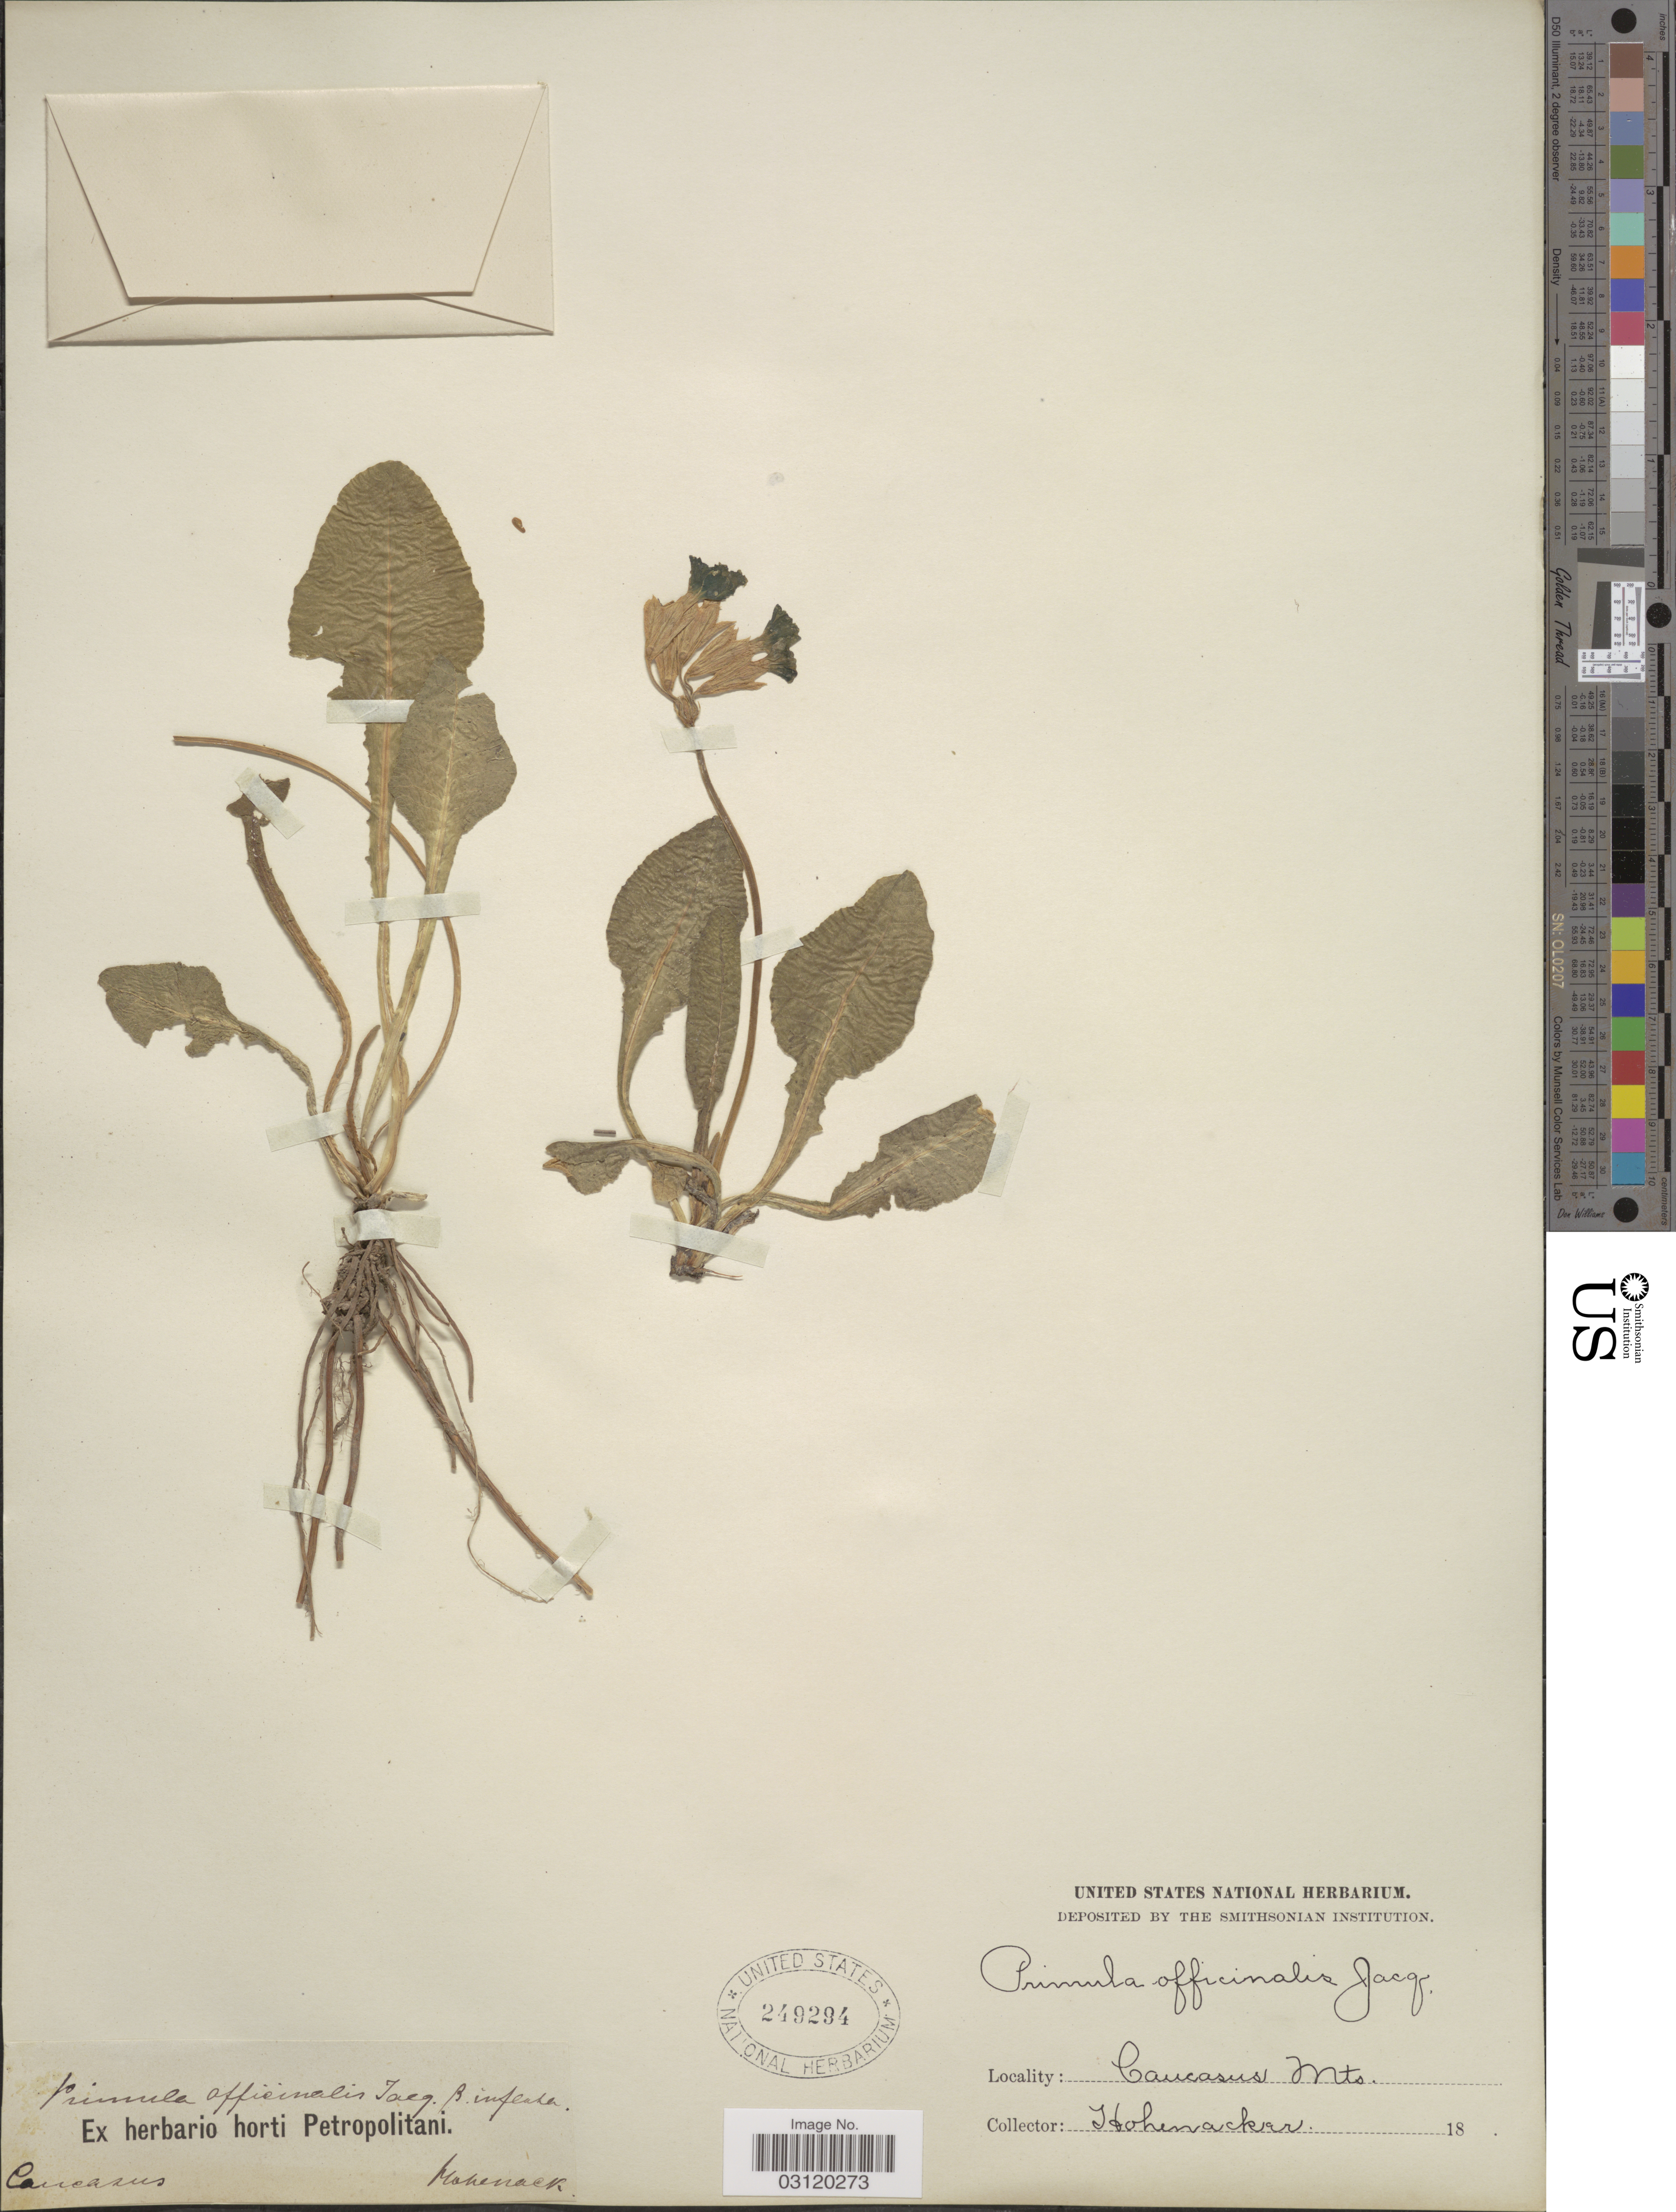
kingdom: Plantae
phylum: Tracheophyta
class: Magnoliopsida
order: Ericales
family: Primulaceae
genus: Primula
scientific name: Primula officinalis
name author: (L.) Hill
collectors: Hohenacker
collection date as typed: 18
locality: Caucasus Mts.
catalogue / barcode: US 249294